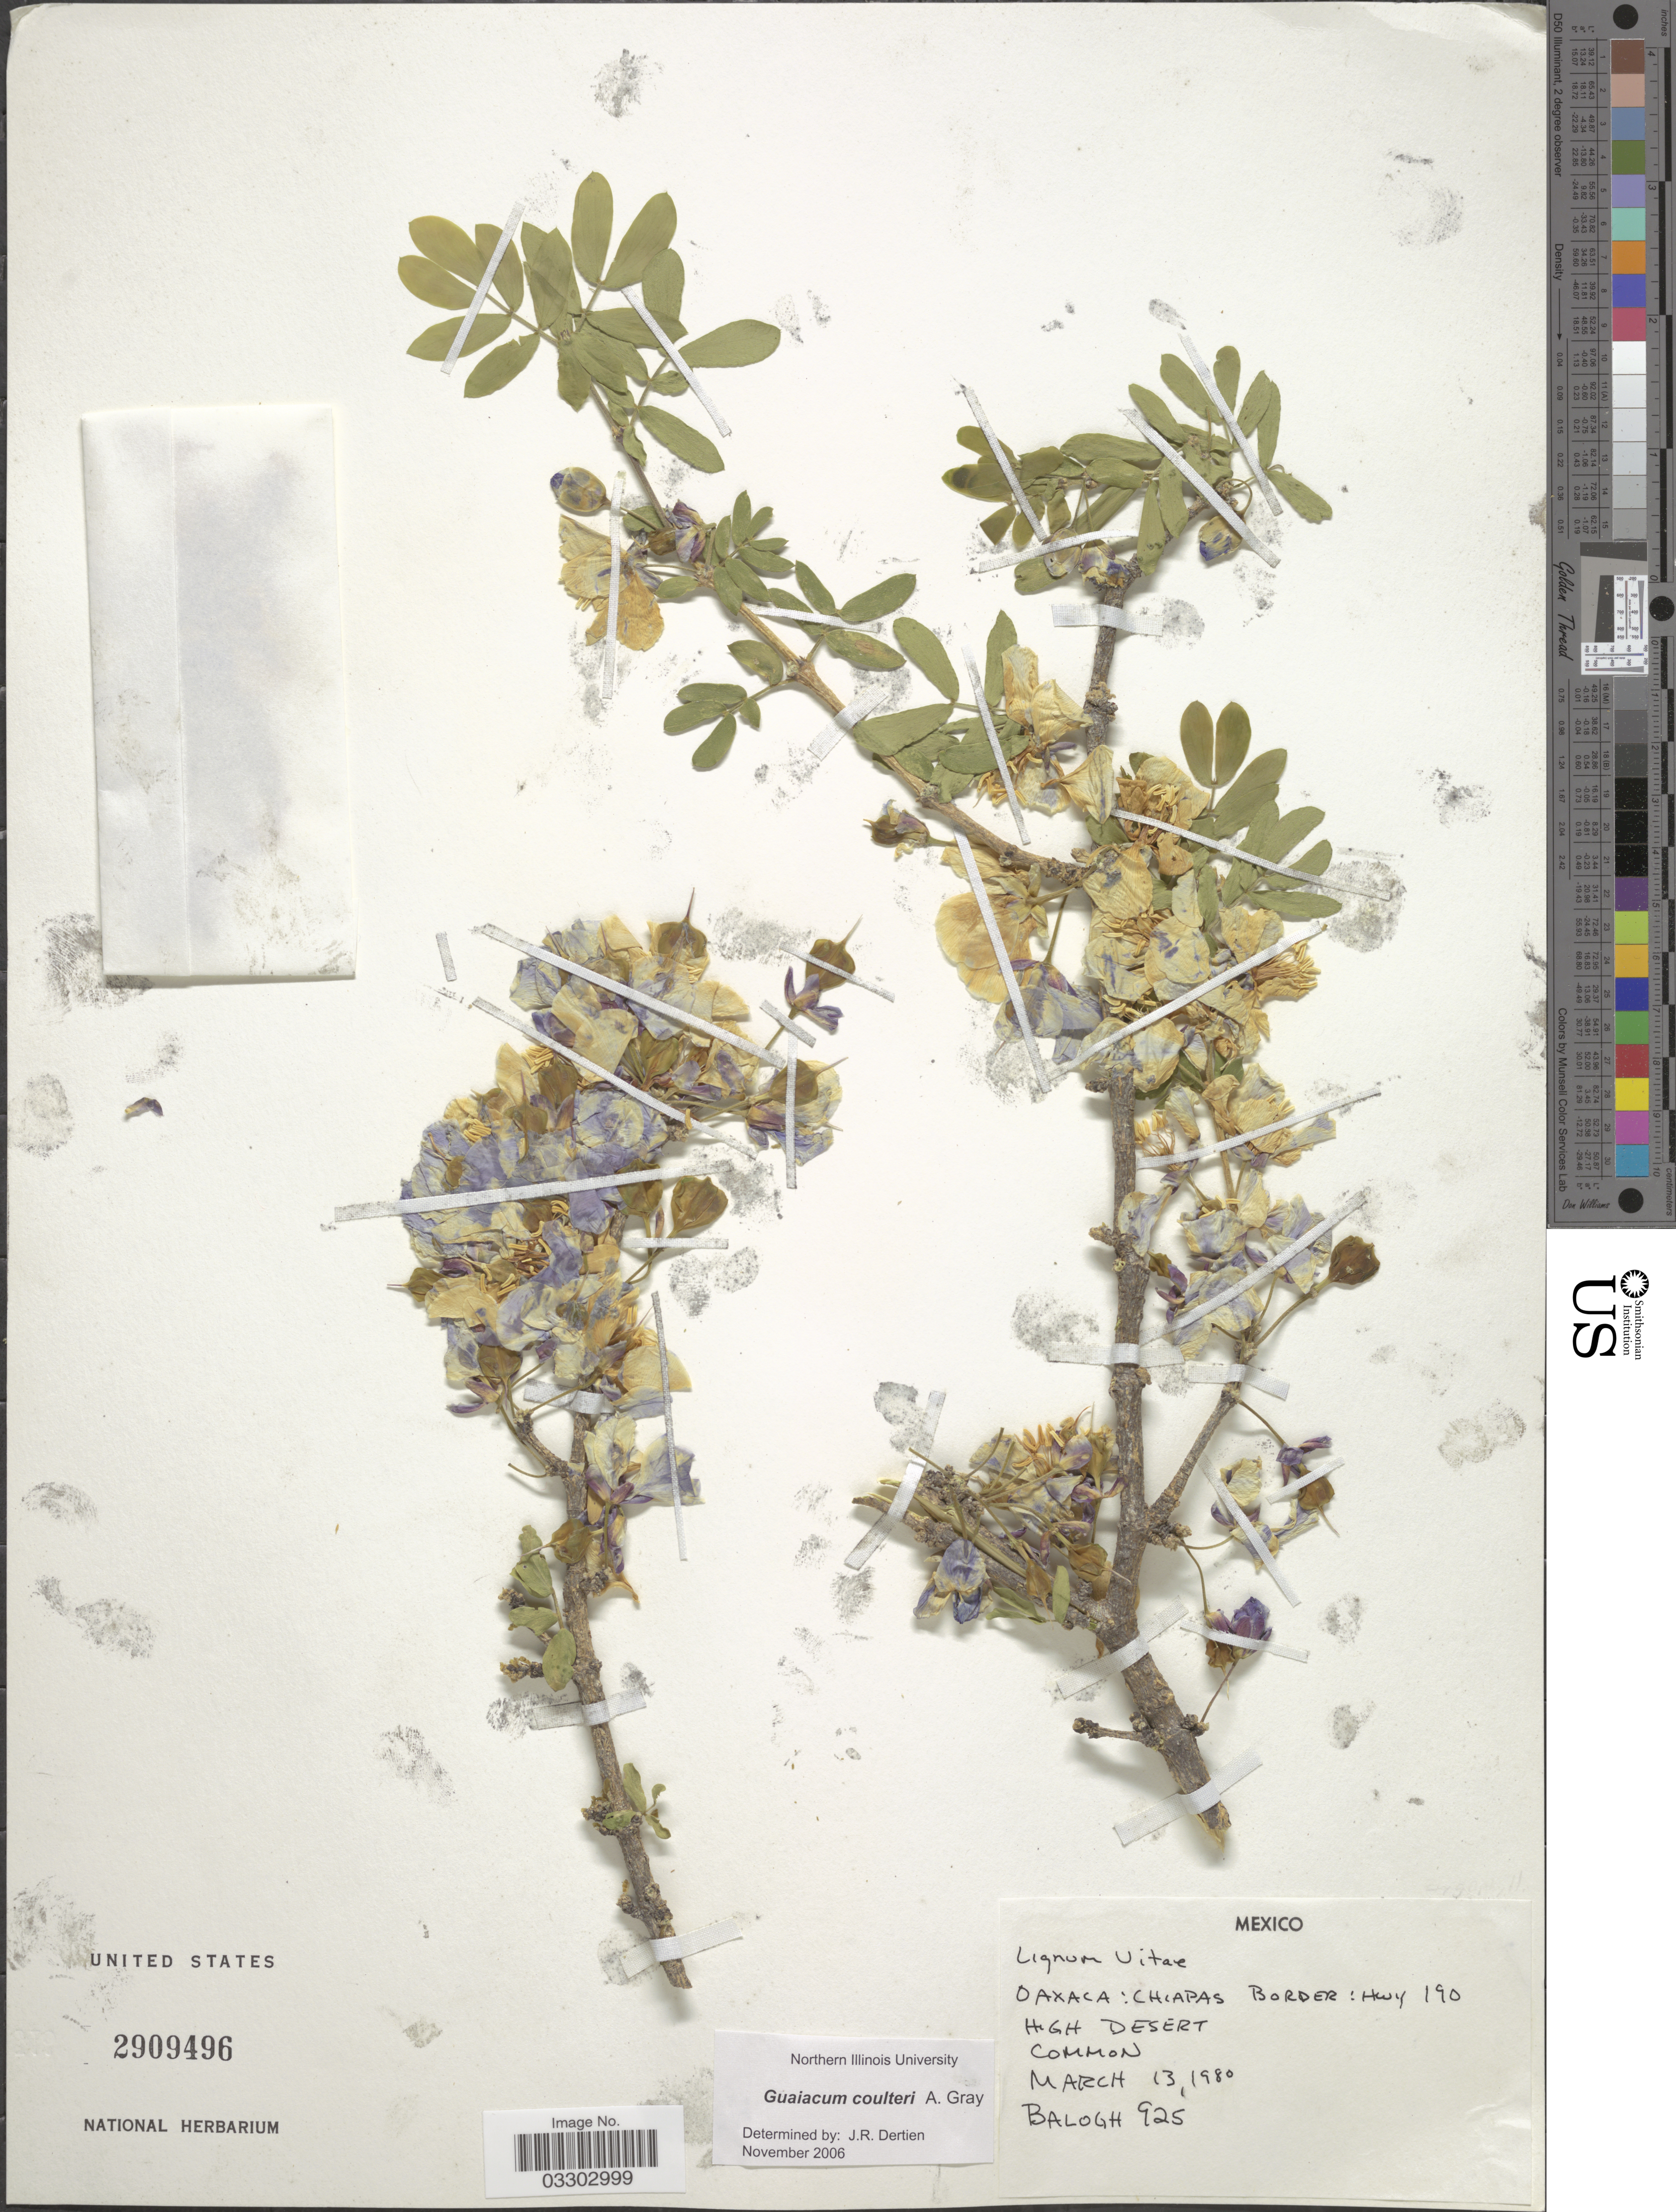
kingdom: Plantae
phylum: Tracheophyta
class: Magnoliopsida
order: Zygophyllales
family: Zygophyllaceae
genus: Guaiacum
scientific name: Guaiacum coulteri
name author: A. Gray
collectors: -. Balogh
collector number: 925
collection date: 1980-03-13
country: Mexico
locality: Oaxaca :Chiapas Border: Hwy 190. High Desert.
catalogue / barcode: US 2909496